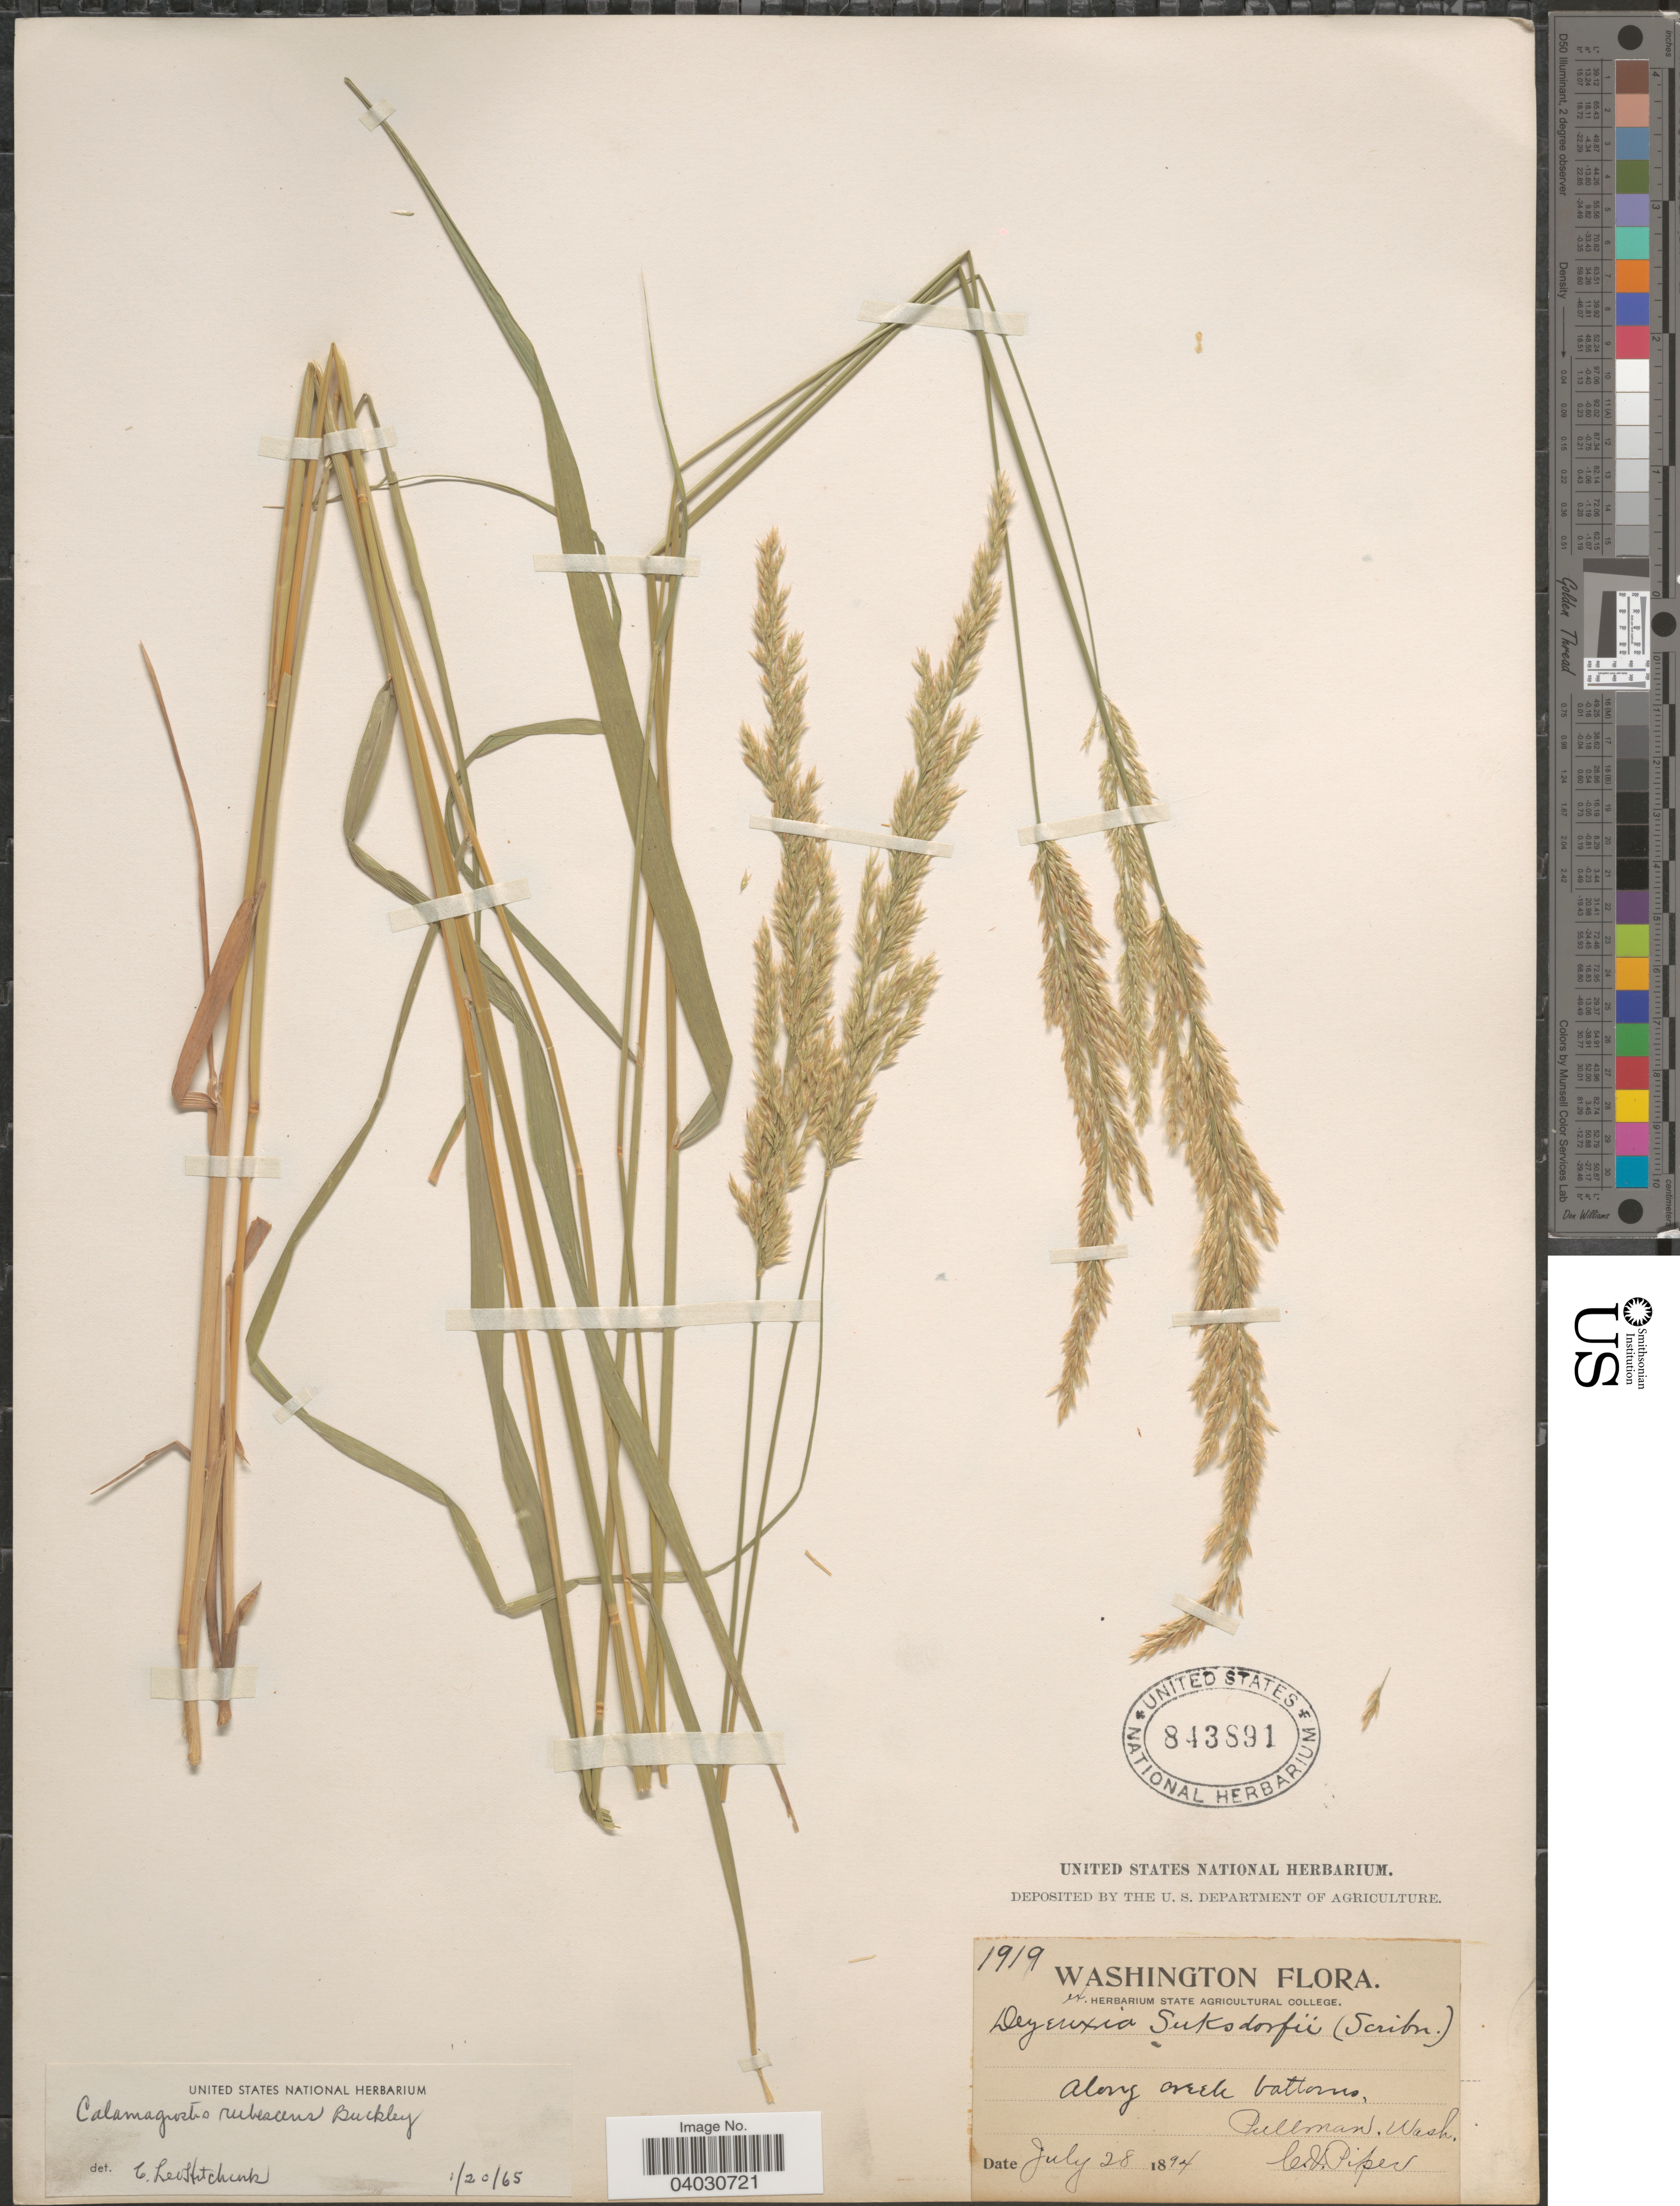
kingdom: Plantae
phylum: Tracheophyta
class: Liliopsida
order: Poales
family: Poaceae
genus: Calamagrostis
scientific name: Calamagrostis rubescens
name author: Buckley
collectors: C. V. Piper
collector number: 1919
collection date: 1894-07-28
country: United States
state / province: Washington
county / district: Whitman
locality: Pullman.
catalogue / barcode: US 843891